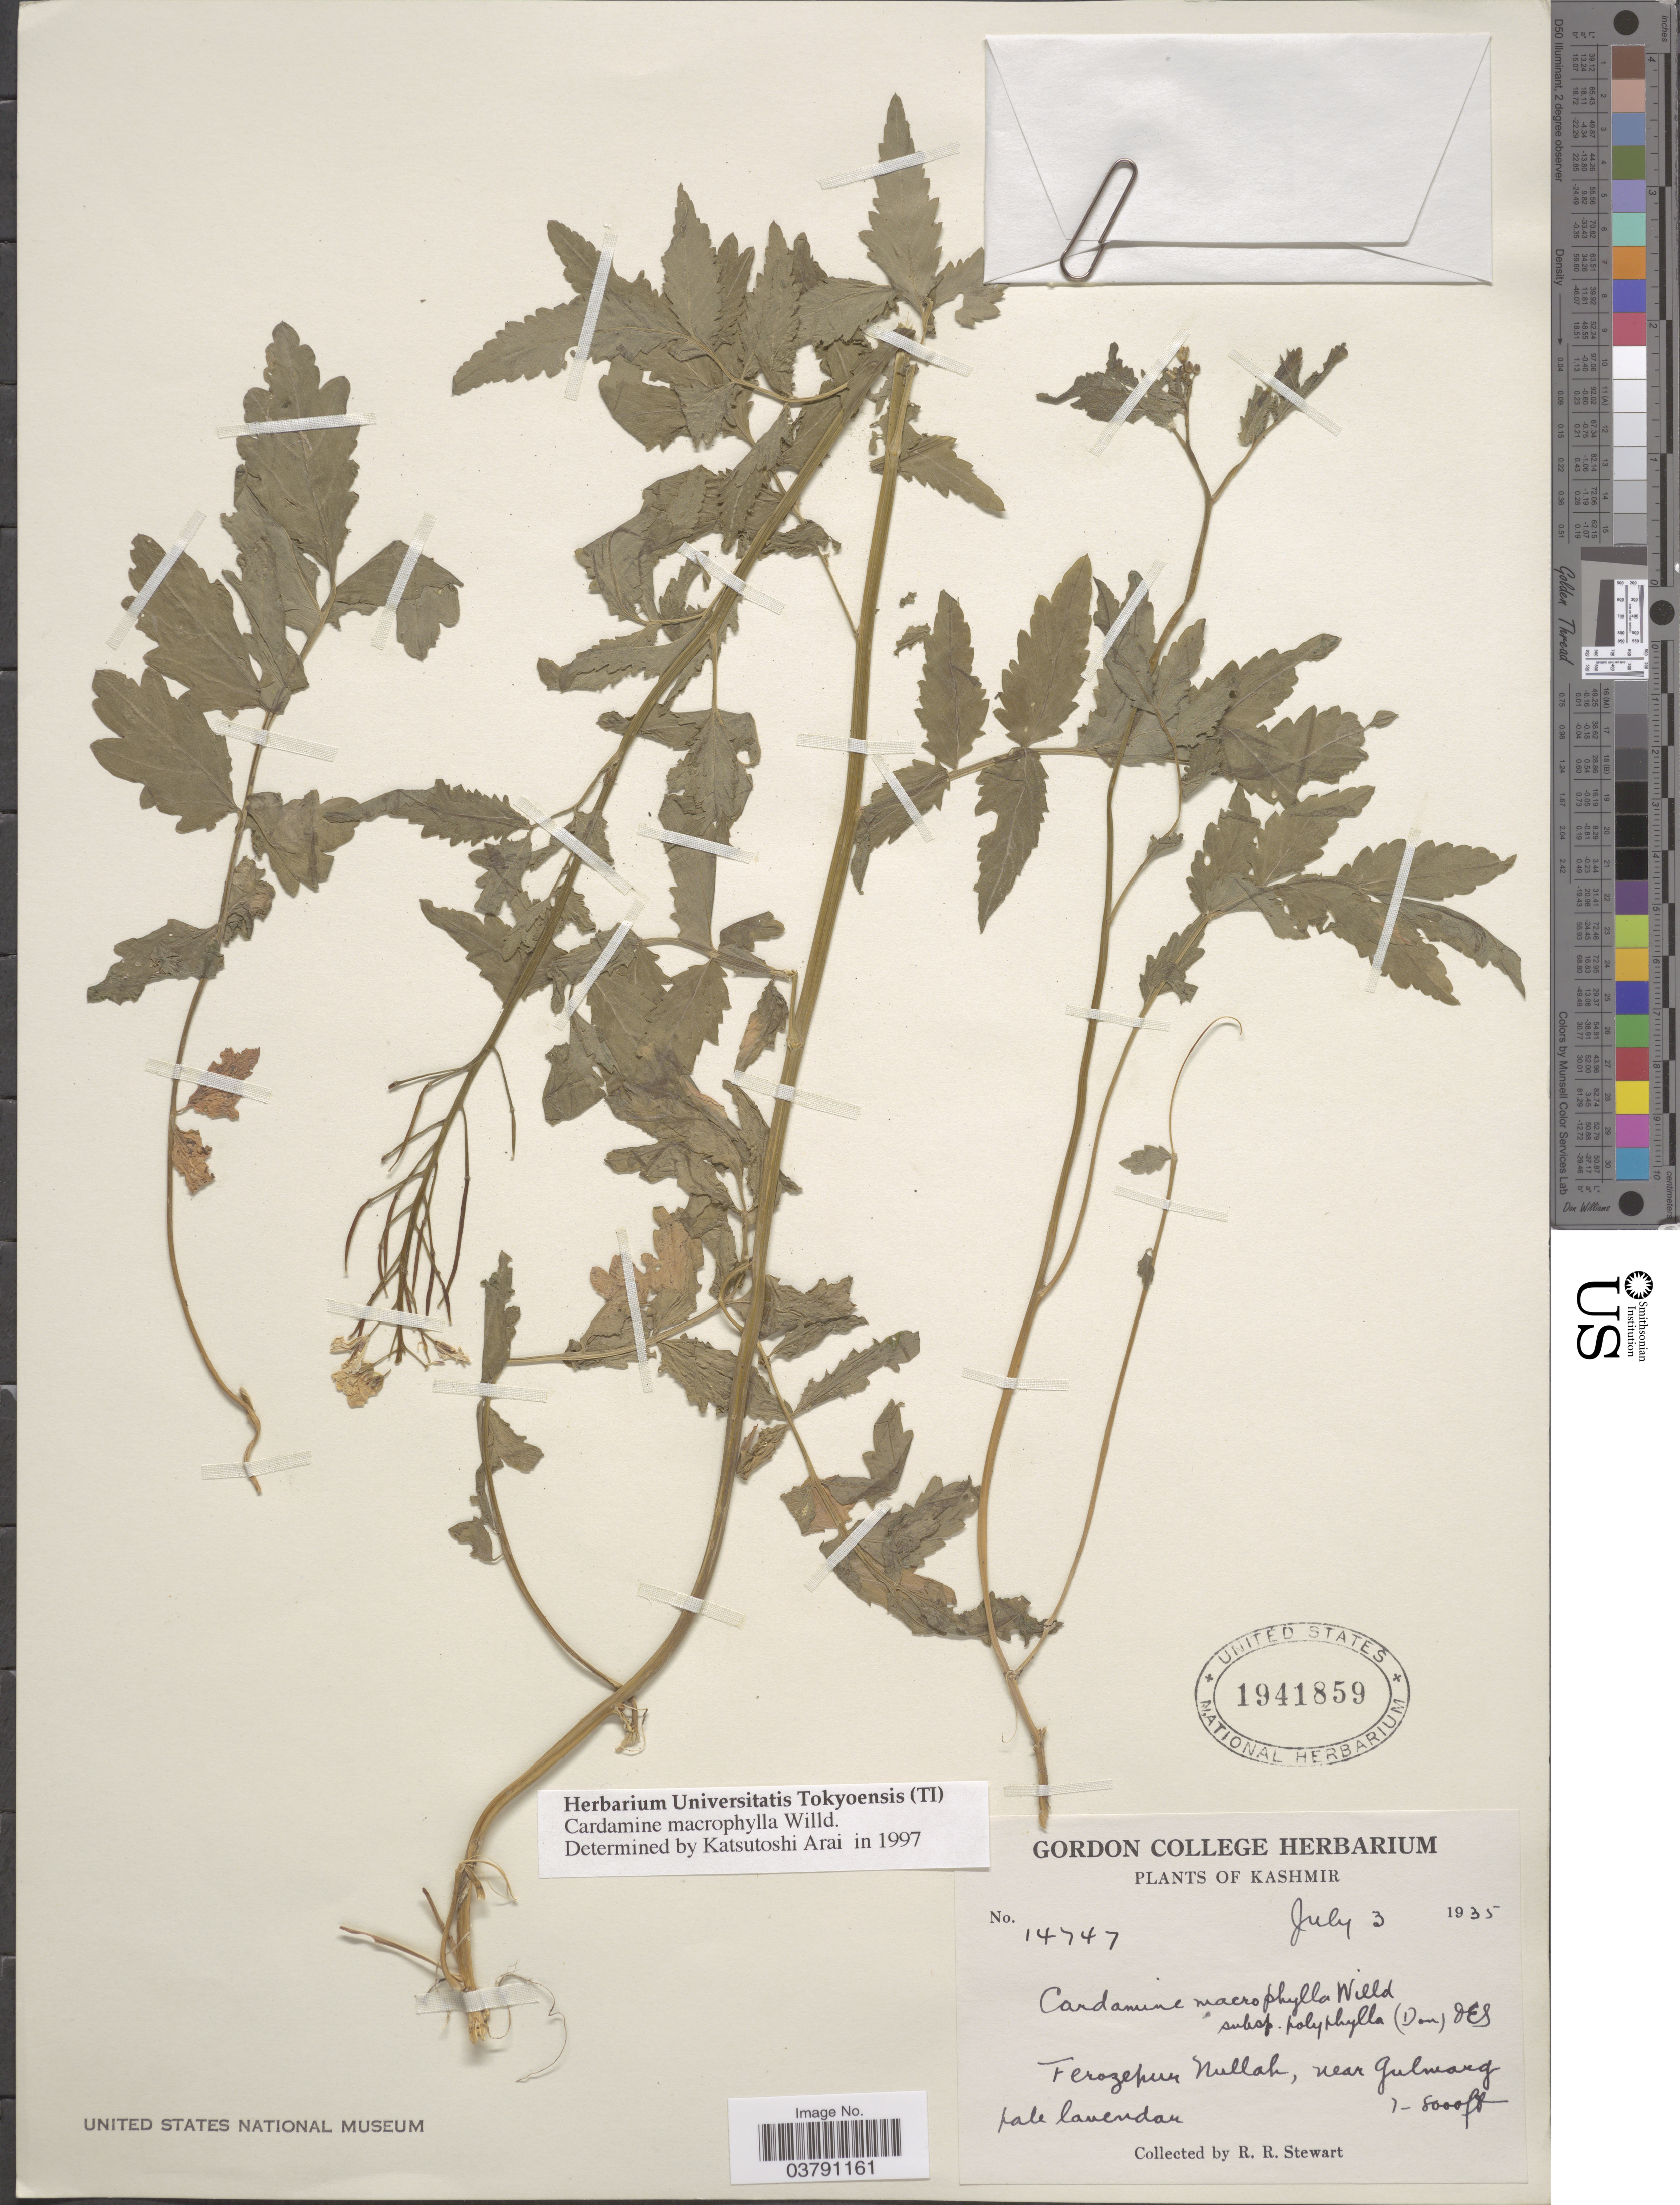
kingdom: Plantae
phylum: Tracheophyta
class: Magnoliopsida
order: Brassicales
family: Brassicaceae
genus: Cardamine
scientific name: Cardamine macrophylla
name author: Willd.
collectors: R. Stewart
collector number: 14747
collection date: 1935-07-03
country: India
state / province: Jammu and Kashmir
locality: Kashmir. Ferozepur Nullak, near Gulmarg.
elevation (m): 2134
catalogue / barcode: US 1941859